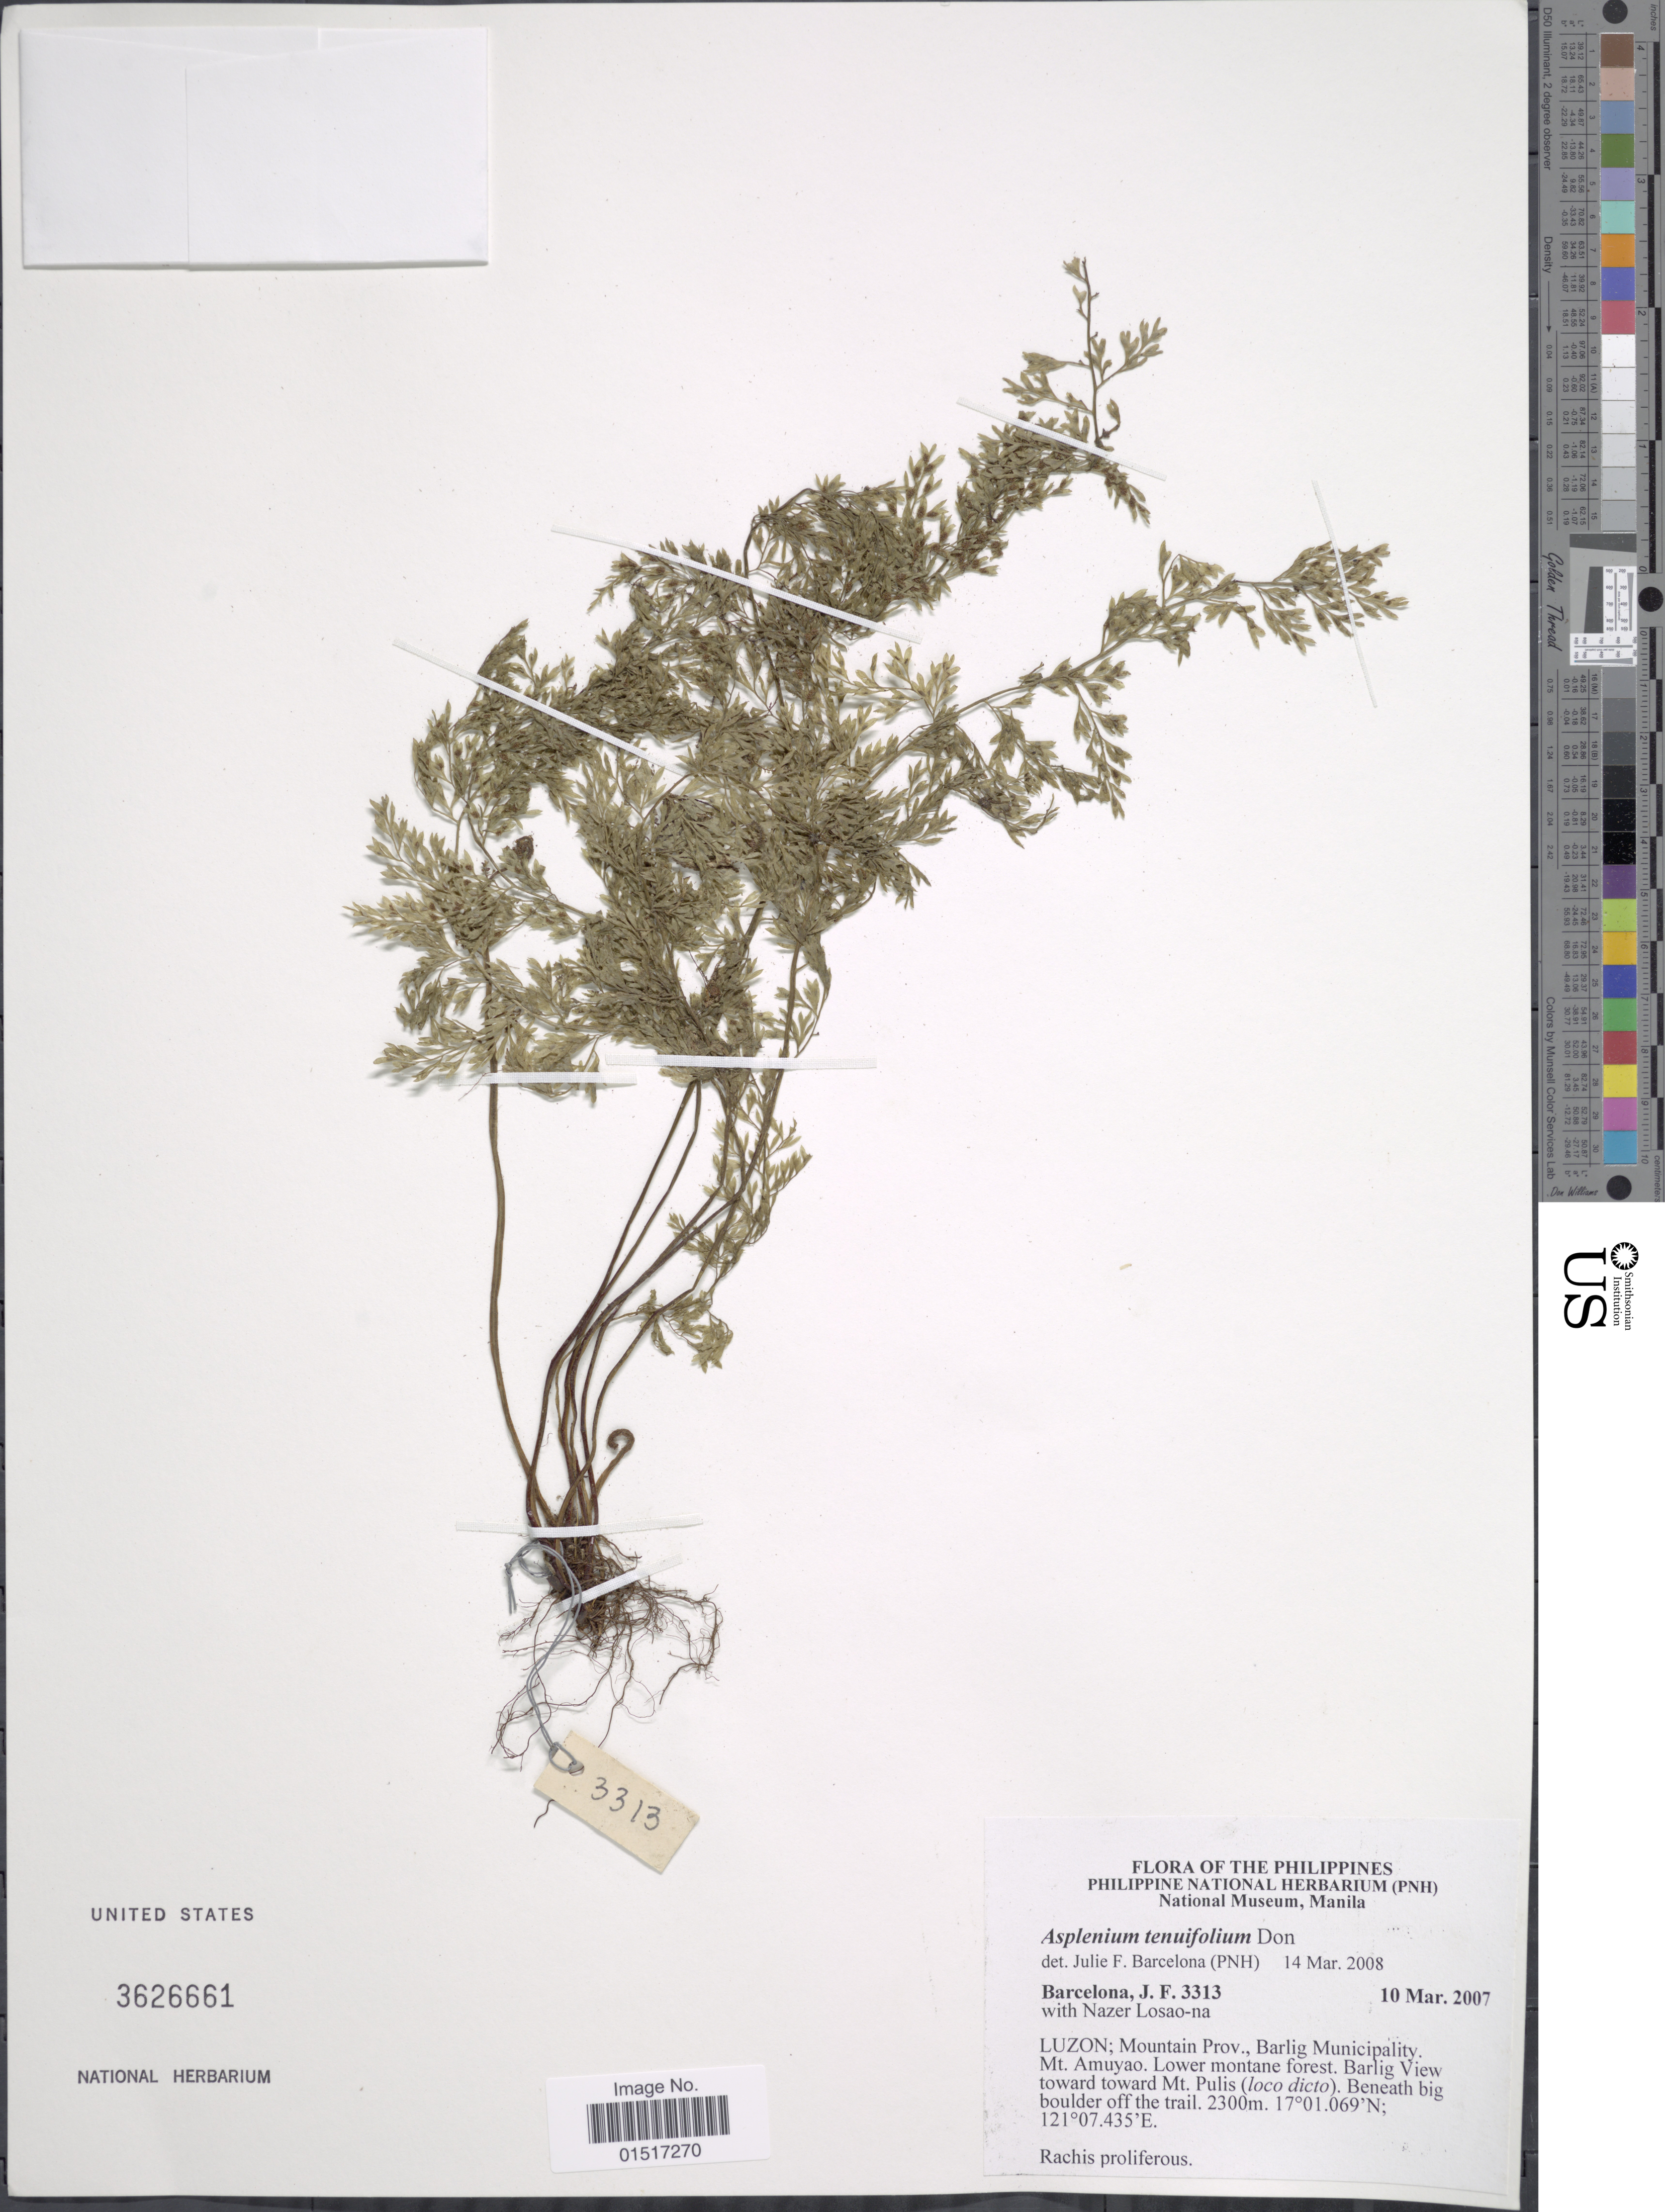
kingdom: Plantae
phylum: Tracheophyta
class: Polypodiopsida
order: Polypodiales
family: Aspleniaceae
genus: Asplenium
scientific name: Asplenium tenuifolium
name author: D. Don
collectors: J. F. Barcelona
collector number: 3313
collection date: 2007-03-10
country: Philippines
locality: Luzon; Mountain Prov., Barlig Municipality. Mt. Amuyao. Lower montane forest. Barlig View toward Mt. Pulis (loco dicto)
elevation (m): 2300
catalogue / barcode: US 3626661